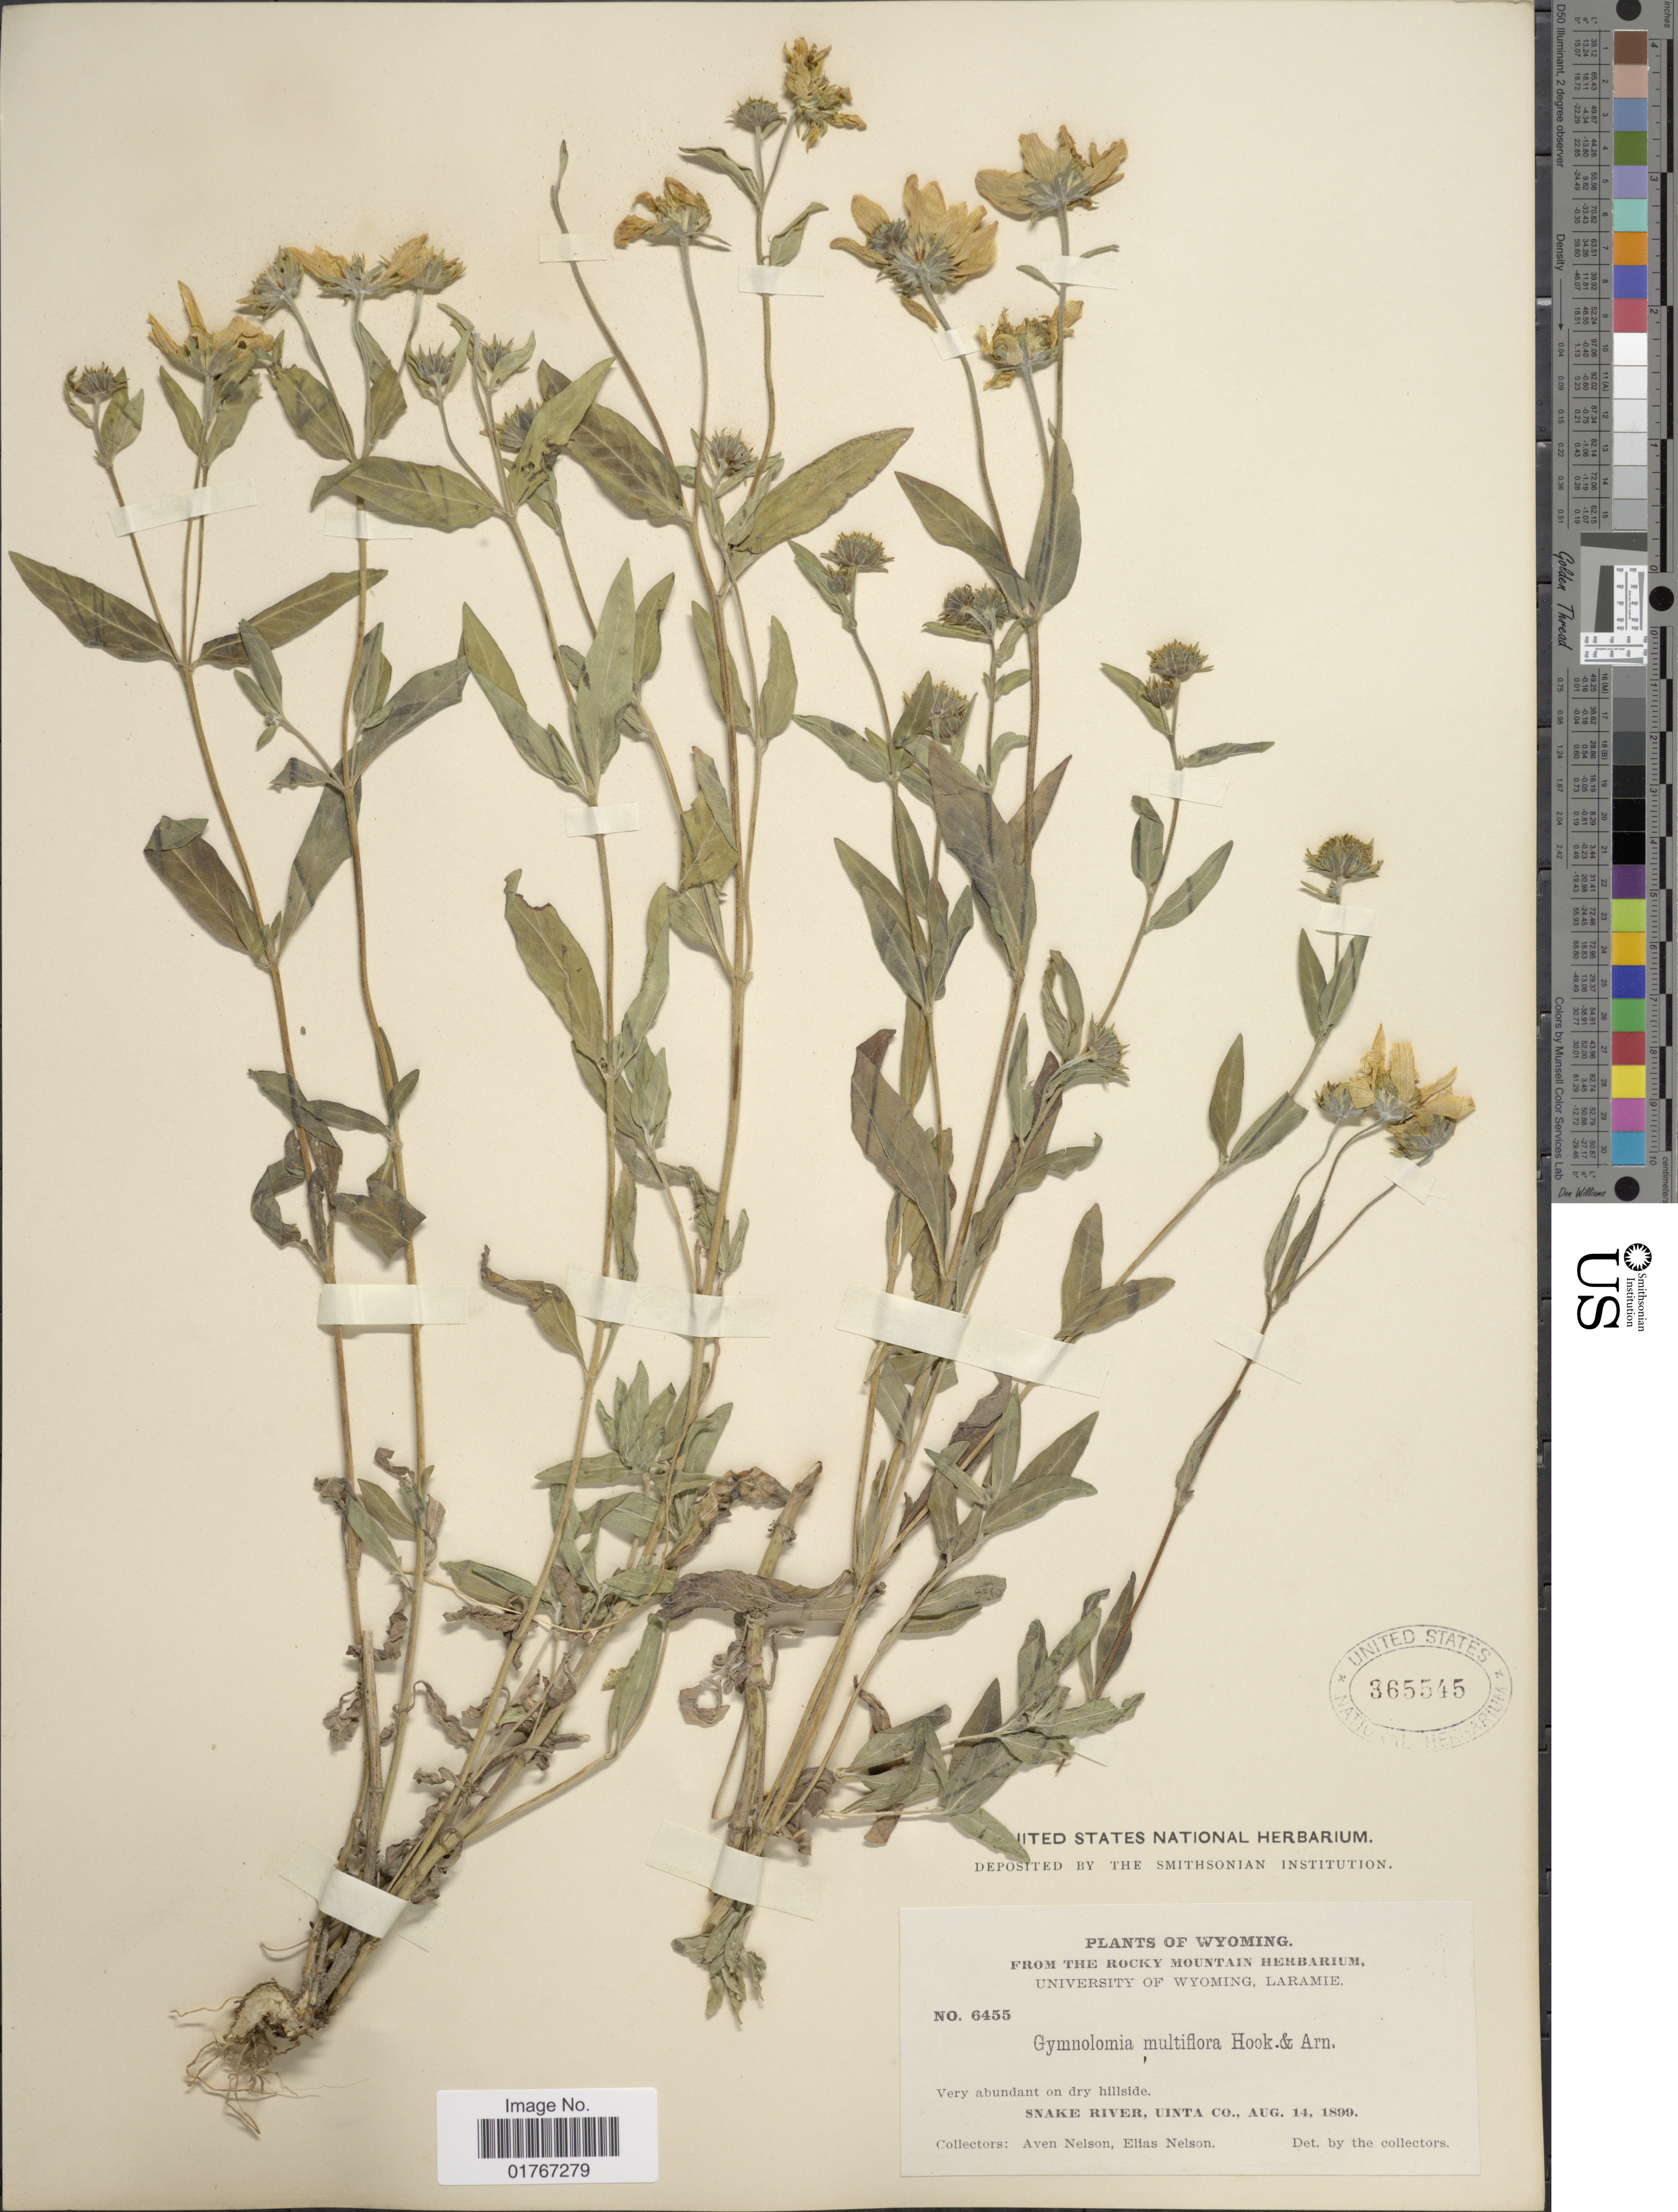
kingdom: Plantae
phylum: Tracheophyta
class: Magnoliopsida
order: Asterales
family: Asteraceae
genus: Heliomeris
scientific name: Heliomeris multiflora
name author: Nutt.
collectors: A. Nelson & E. Nelson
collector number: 6455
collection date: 1899-08-14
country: United States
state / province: Wyoming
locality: Very abundant on dry hillside. Snake, Uinta Co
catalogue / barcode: US 365545